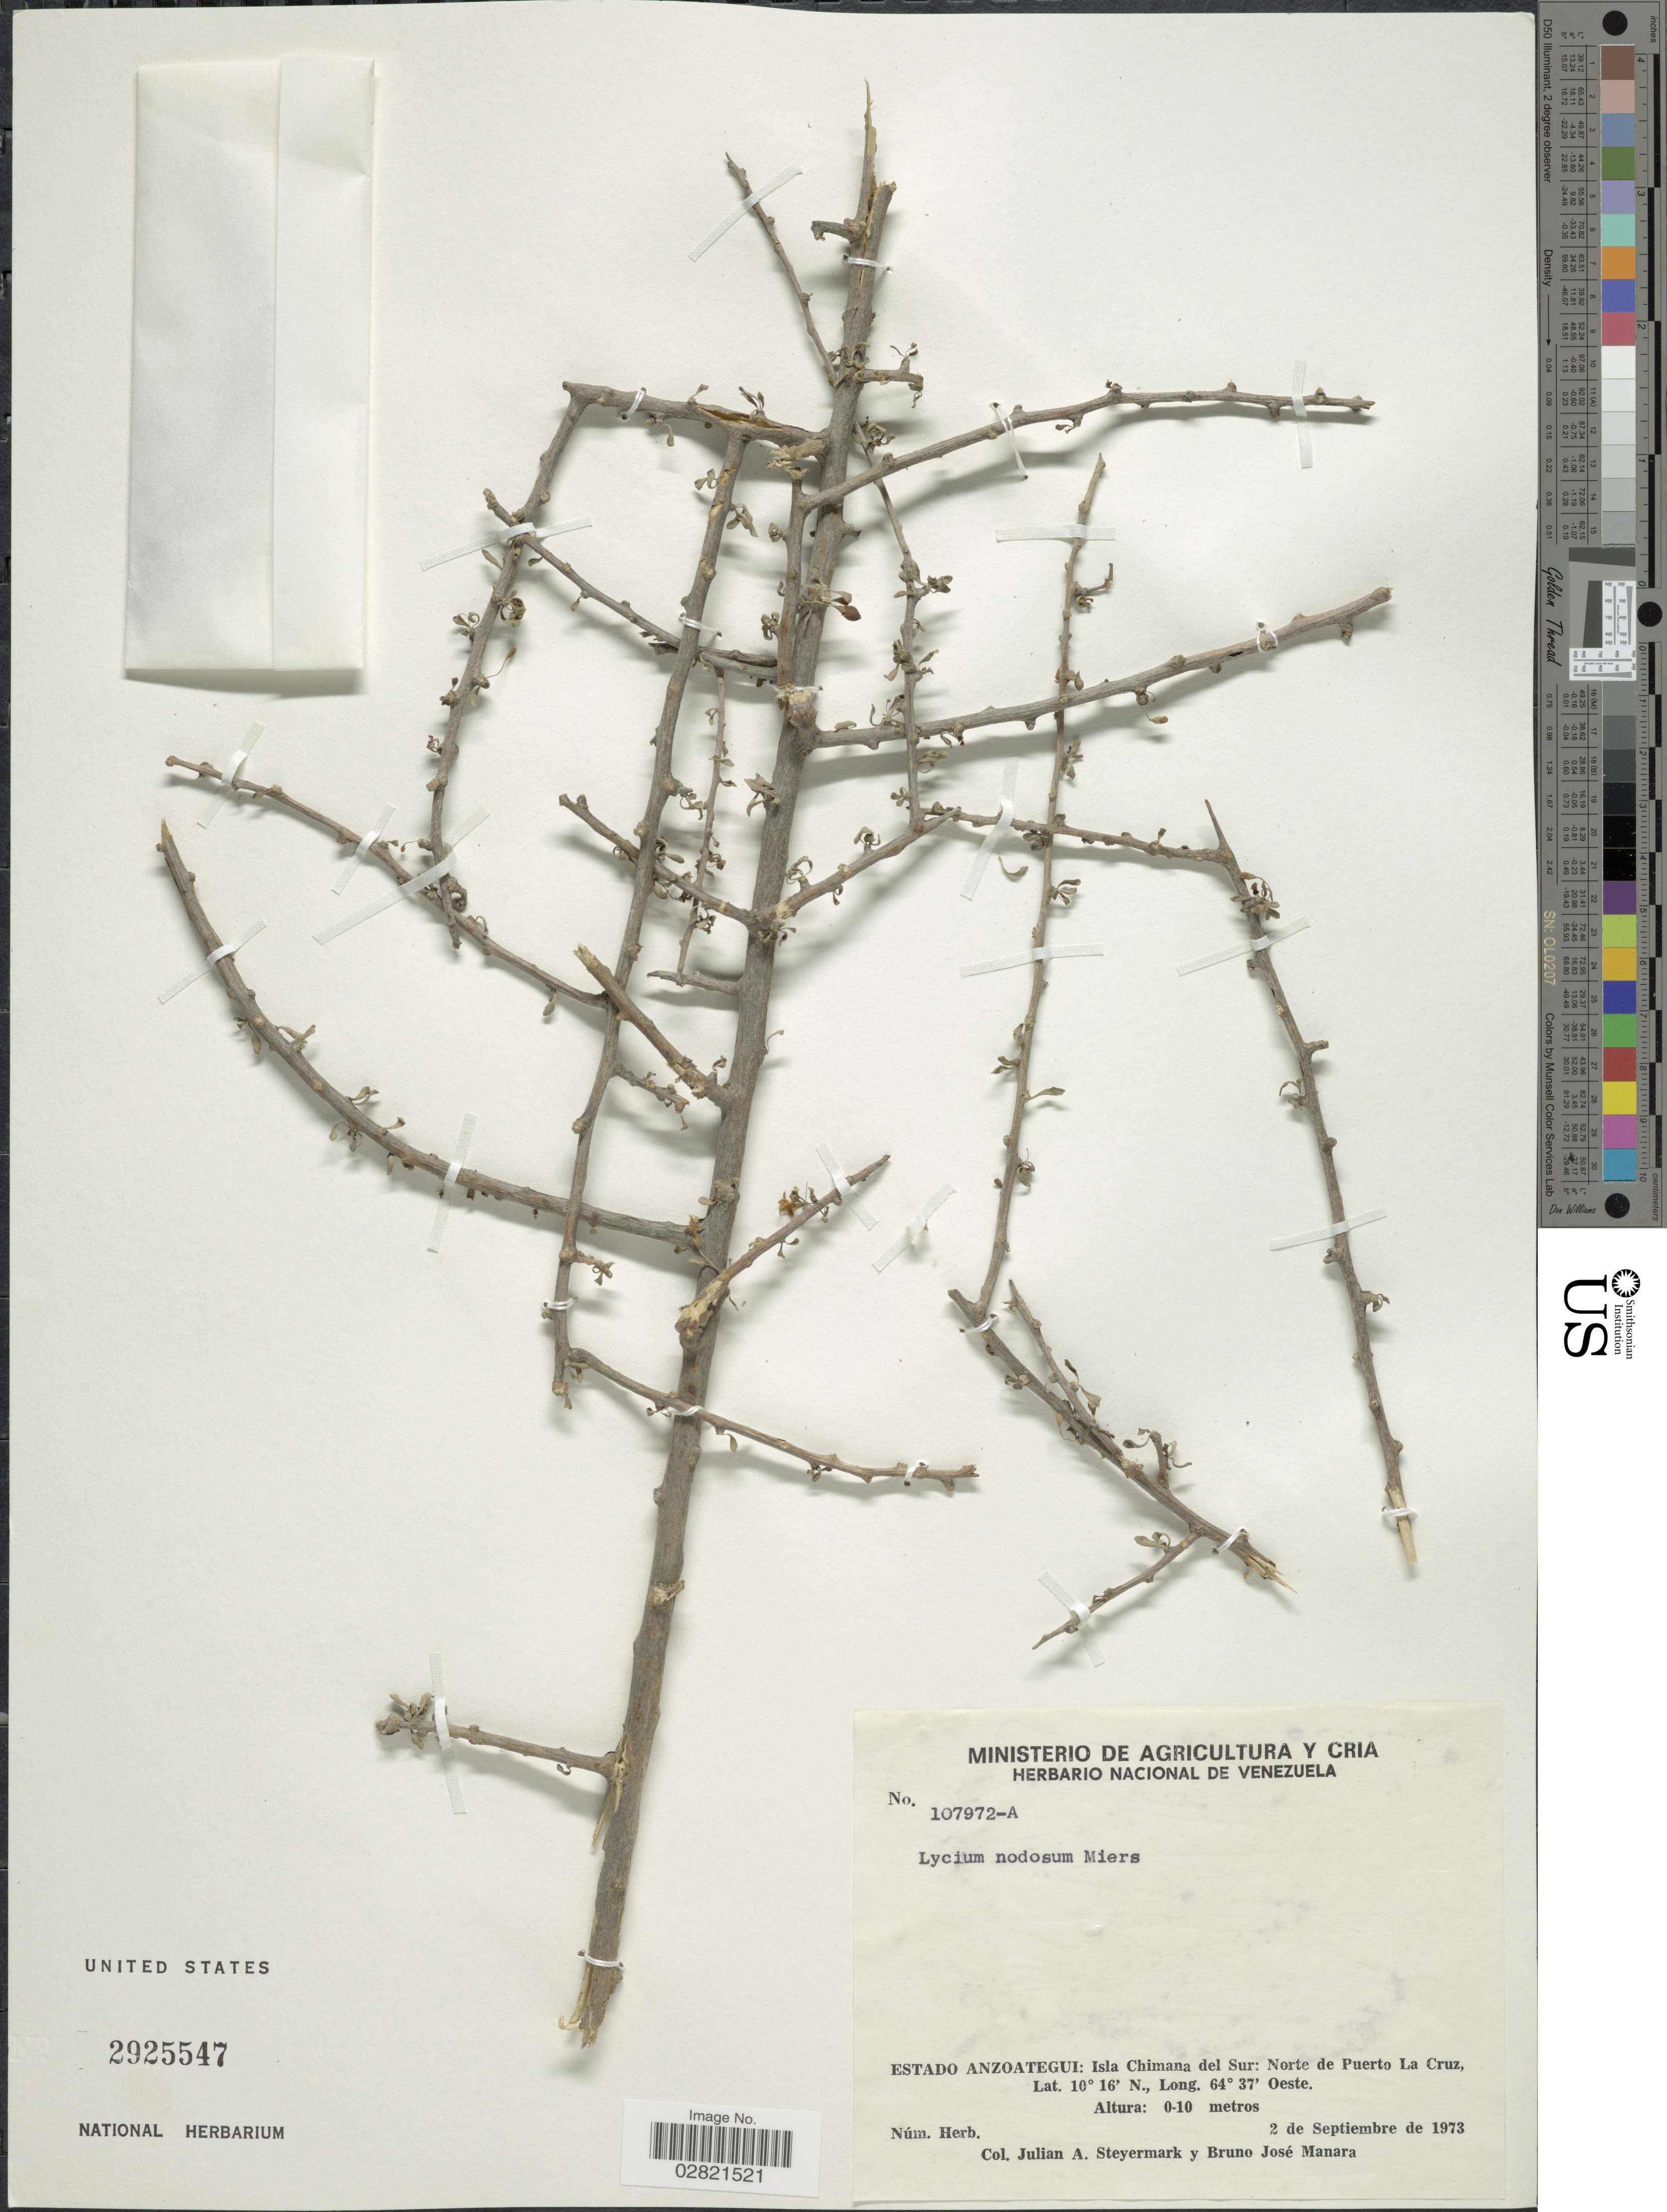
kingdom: Plantae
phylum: Tracheophyta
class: Magnoliopsida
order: Solanales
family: Solanaceae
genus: Lycium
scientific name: Lycium nodosum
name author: Miers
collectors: J. Steyermark & B. Manara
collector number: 107972-A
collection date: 1973-09-02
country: Venezuela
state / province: Anzoategui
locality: Estado Anzoategui: Isla Chimana del Sur: Norte de Puerto La Cruz.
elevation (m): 0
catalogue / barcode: US 2925547